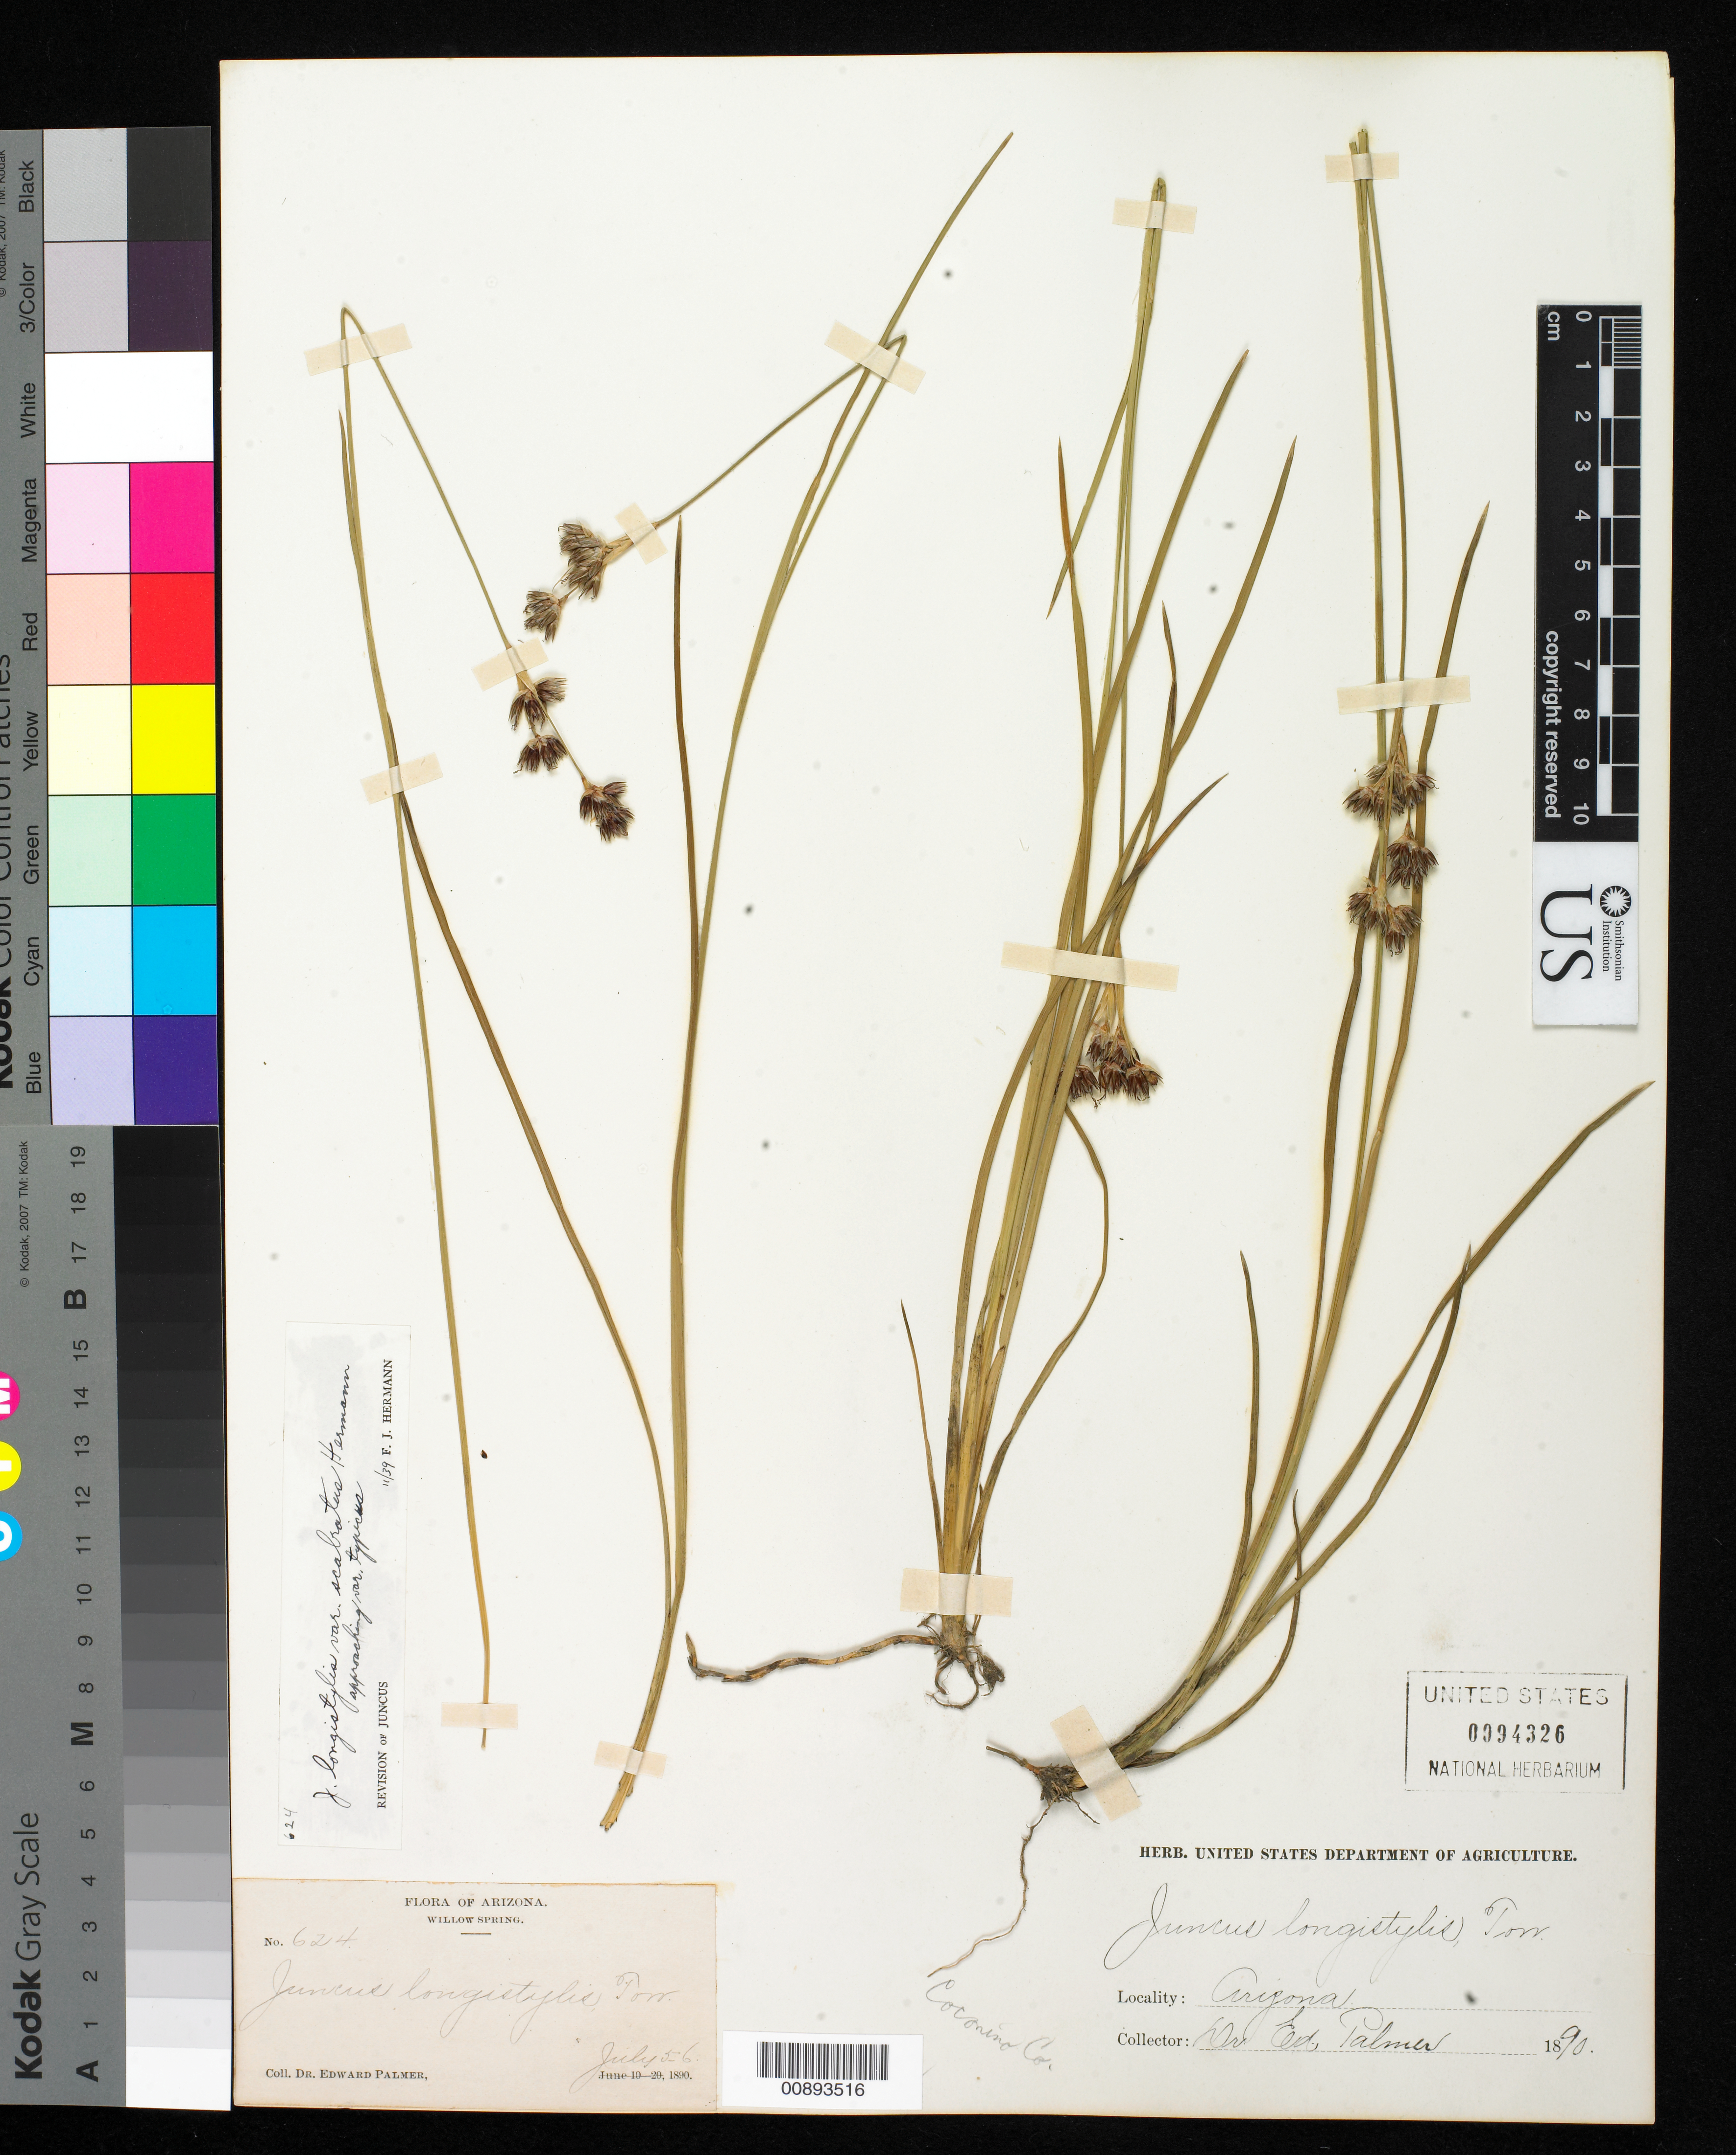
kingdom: Plantae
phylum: Tracheophyta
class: Liliopsida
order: Poales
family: Juncaceae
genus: Juncus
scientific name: Juncus longistylis var. scabratus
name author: F.J. Herm.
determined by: Hermann, F. J.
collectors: E. Palmer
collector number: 624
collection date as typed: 05 Jul 1890 to 06 Jul 1890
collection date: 1890-07-05/1890-07-06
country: United States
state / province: Arizona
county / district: Coconino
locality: Willow Spring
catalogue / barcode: US 94326